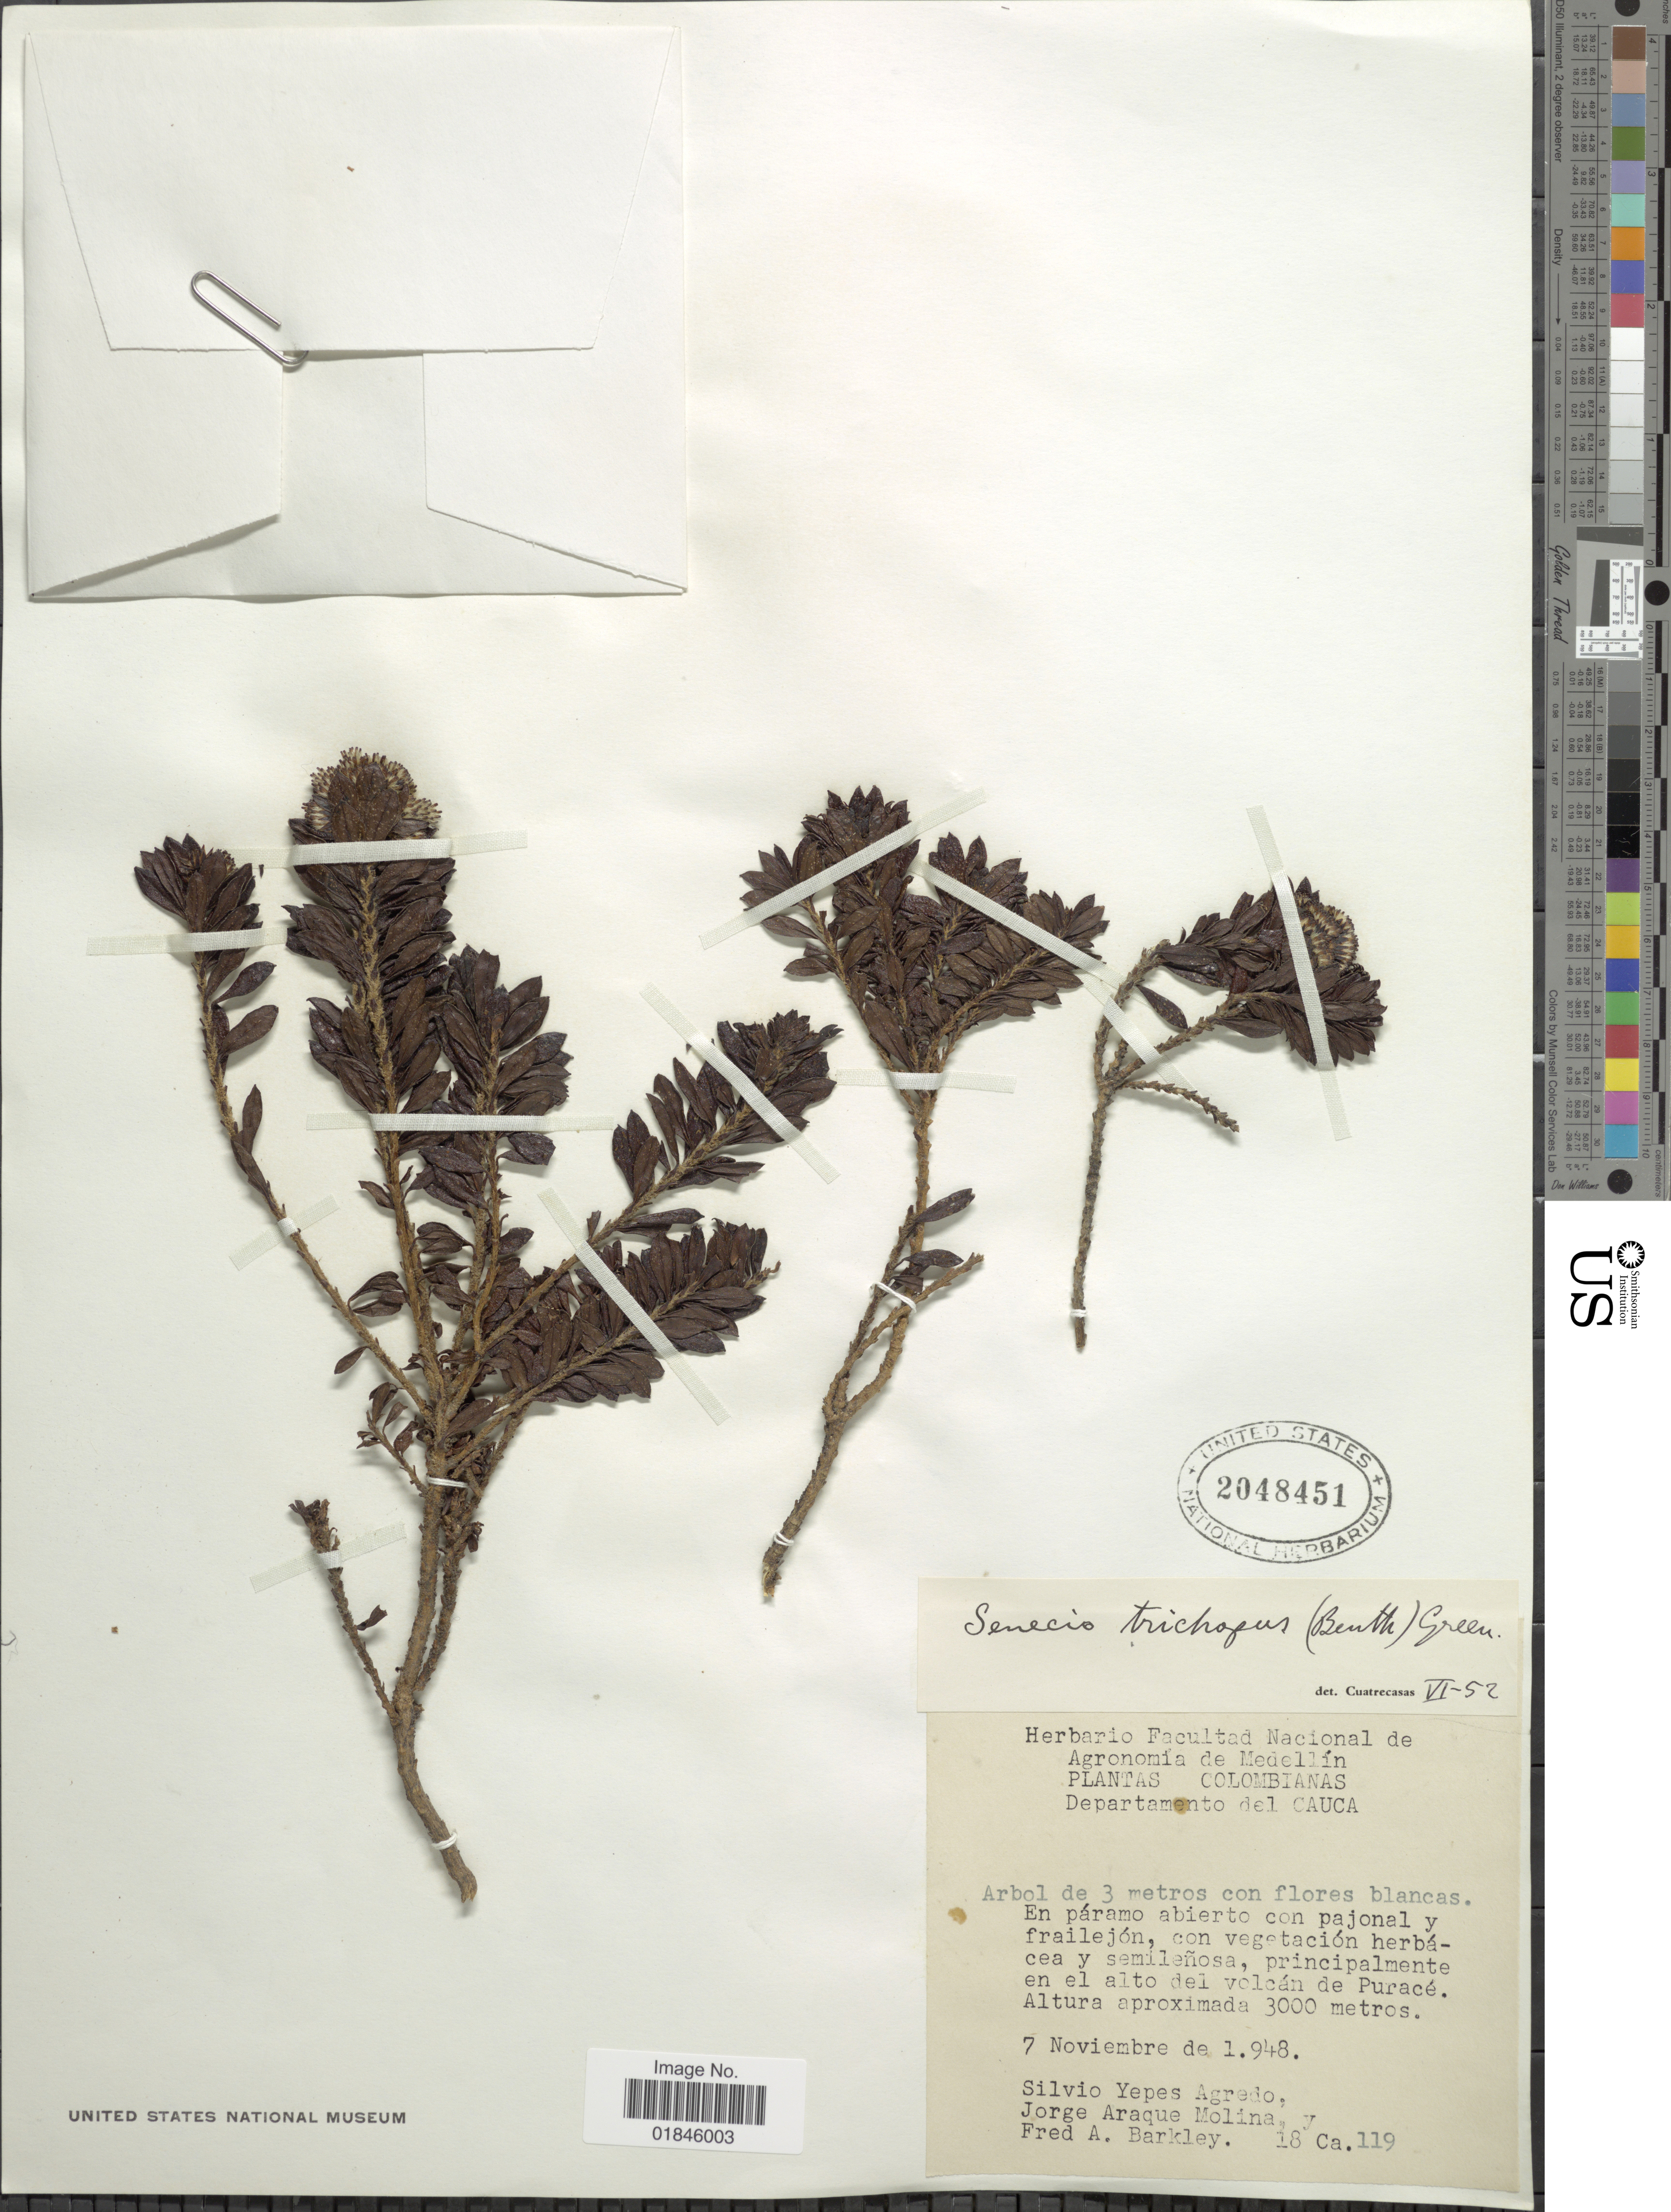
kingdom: Plantae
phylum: Tracheophyta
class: Magnoliopsida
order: Asterales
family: Asteraceae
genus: Pentacalia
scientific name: Pentacalia trichopus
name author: (Benth.) Cuatrec.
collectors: S. Yepes-Agredo, J. Araque Molina & F. A. Barkley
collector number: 18Ca119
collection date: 1948-11-07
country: Colombia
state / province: Cauca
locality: Departamento del Cauca. En páramo abierto con pajonal y frailejón, con vegetación herbácea y semileñosa, principalmente en el alto del volcán de Puracé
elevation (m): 3000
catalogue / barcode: US 2048451